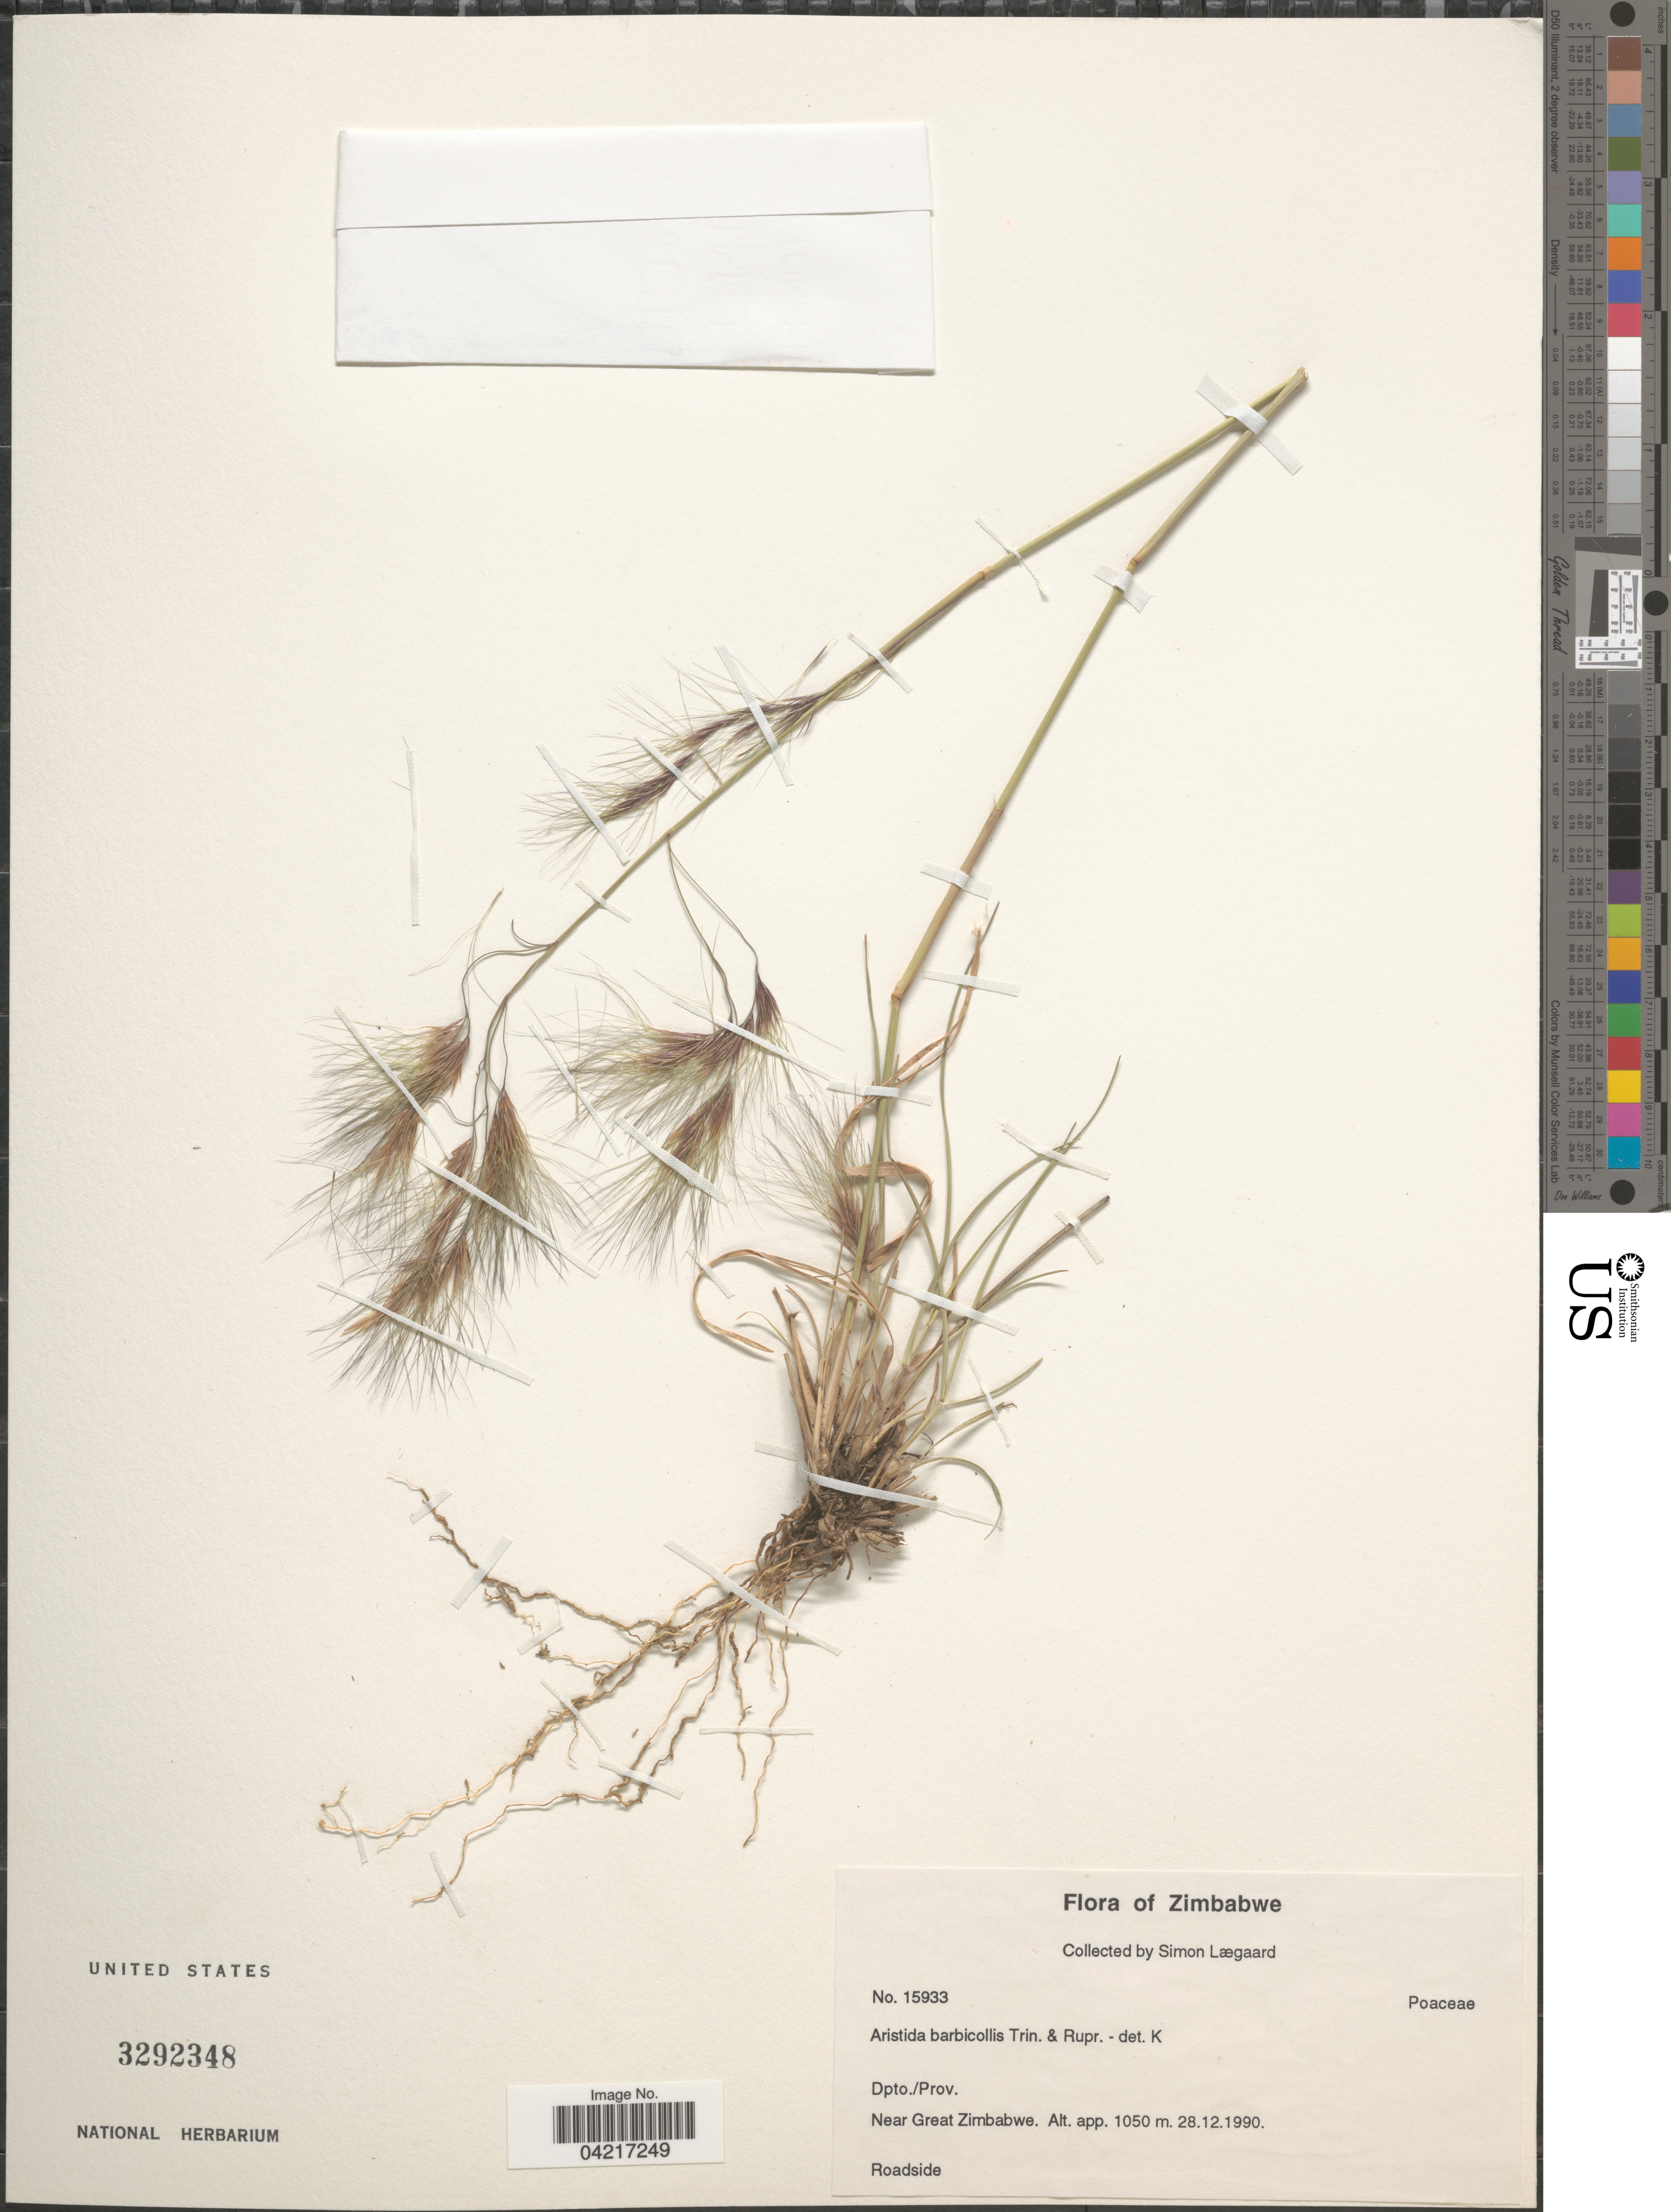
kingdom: Plantae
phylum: Tracheophyta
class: Liliopsida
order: Poales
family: Poaceae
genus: Aristida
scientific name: Aristida barbicollis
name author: Trin. & Rupr.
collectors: S. Lægaard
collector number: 15933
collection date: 1990-12-28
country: Zimbabwe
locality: Near Great Zimbabwe.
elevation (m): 1050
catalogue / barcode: US 3292348